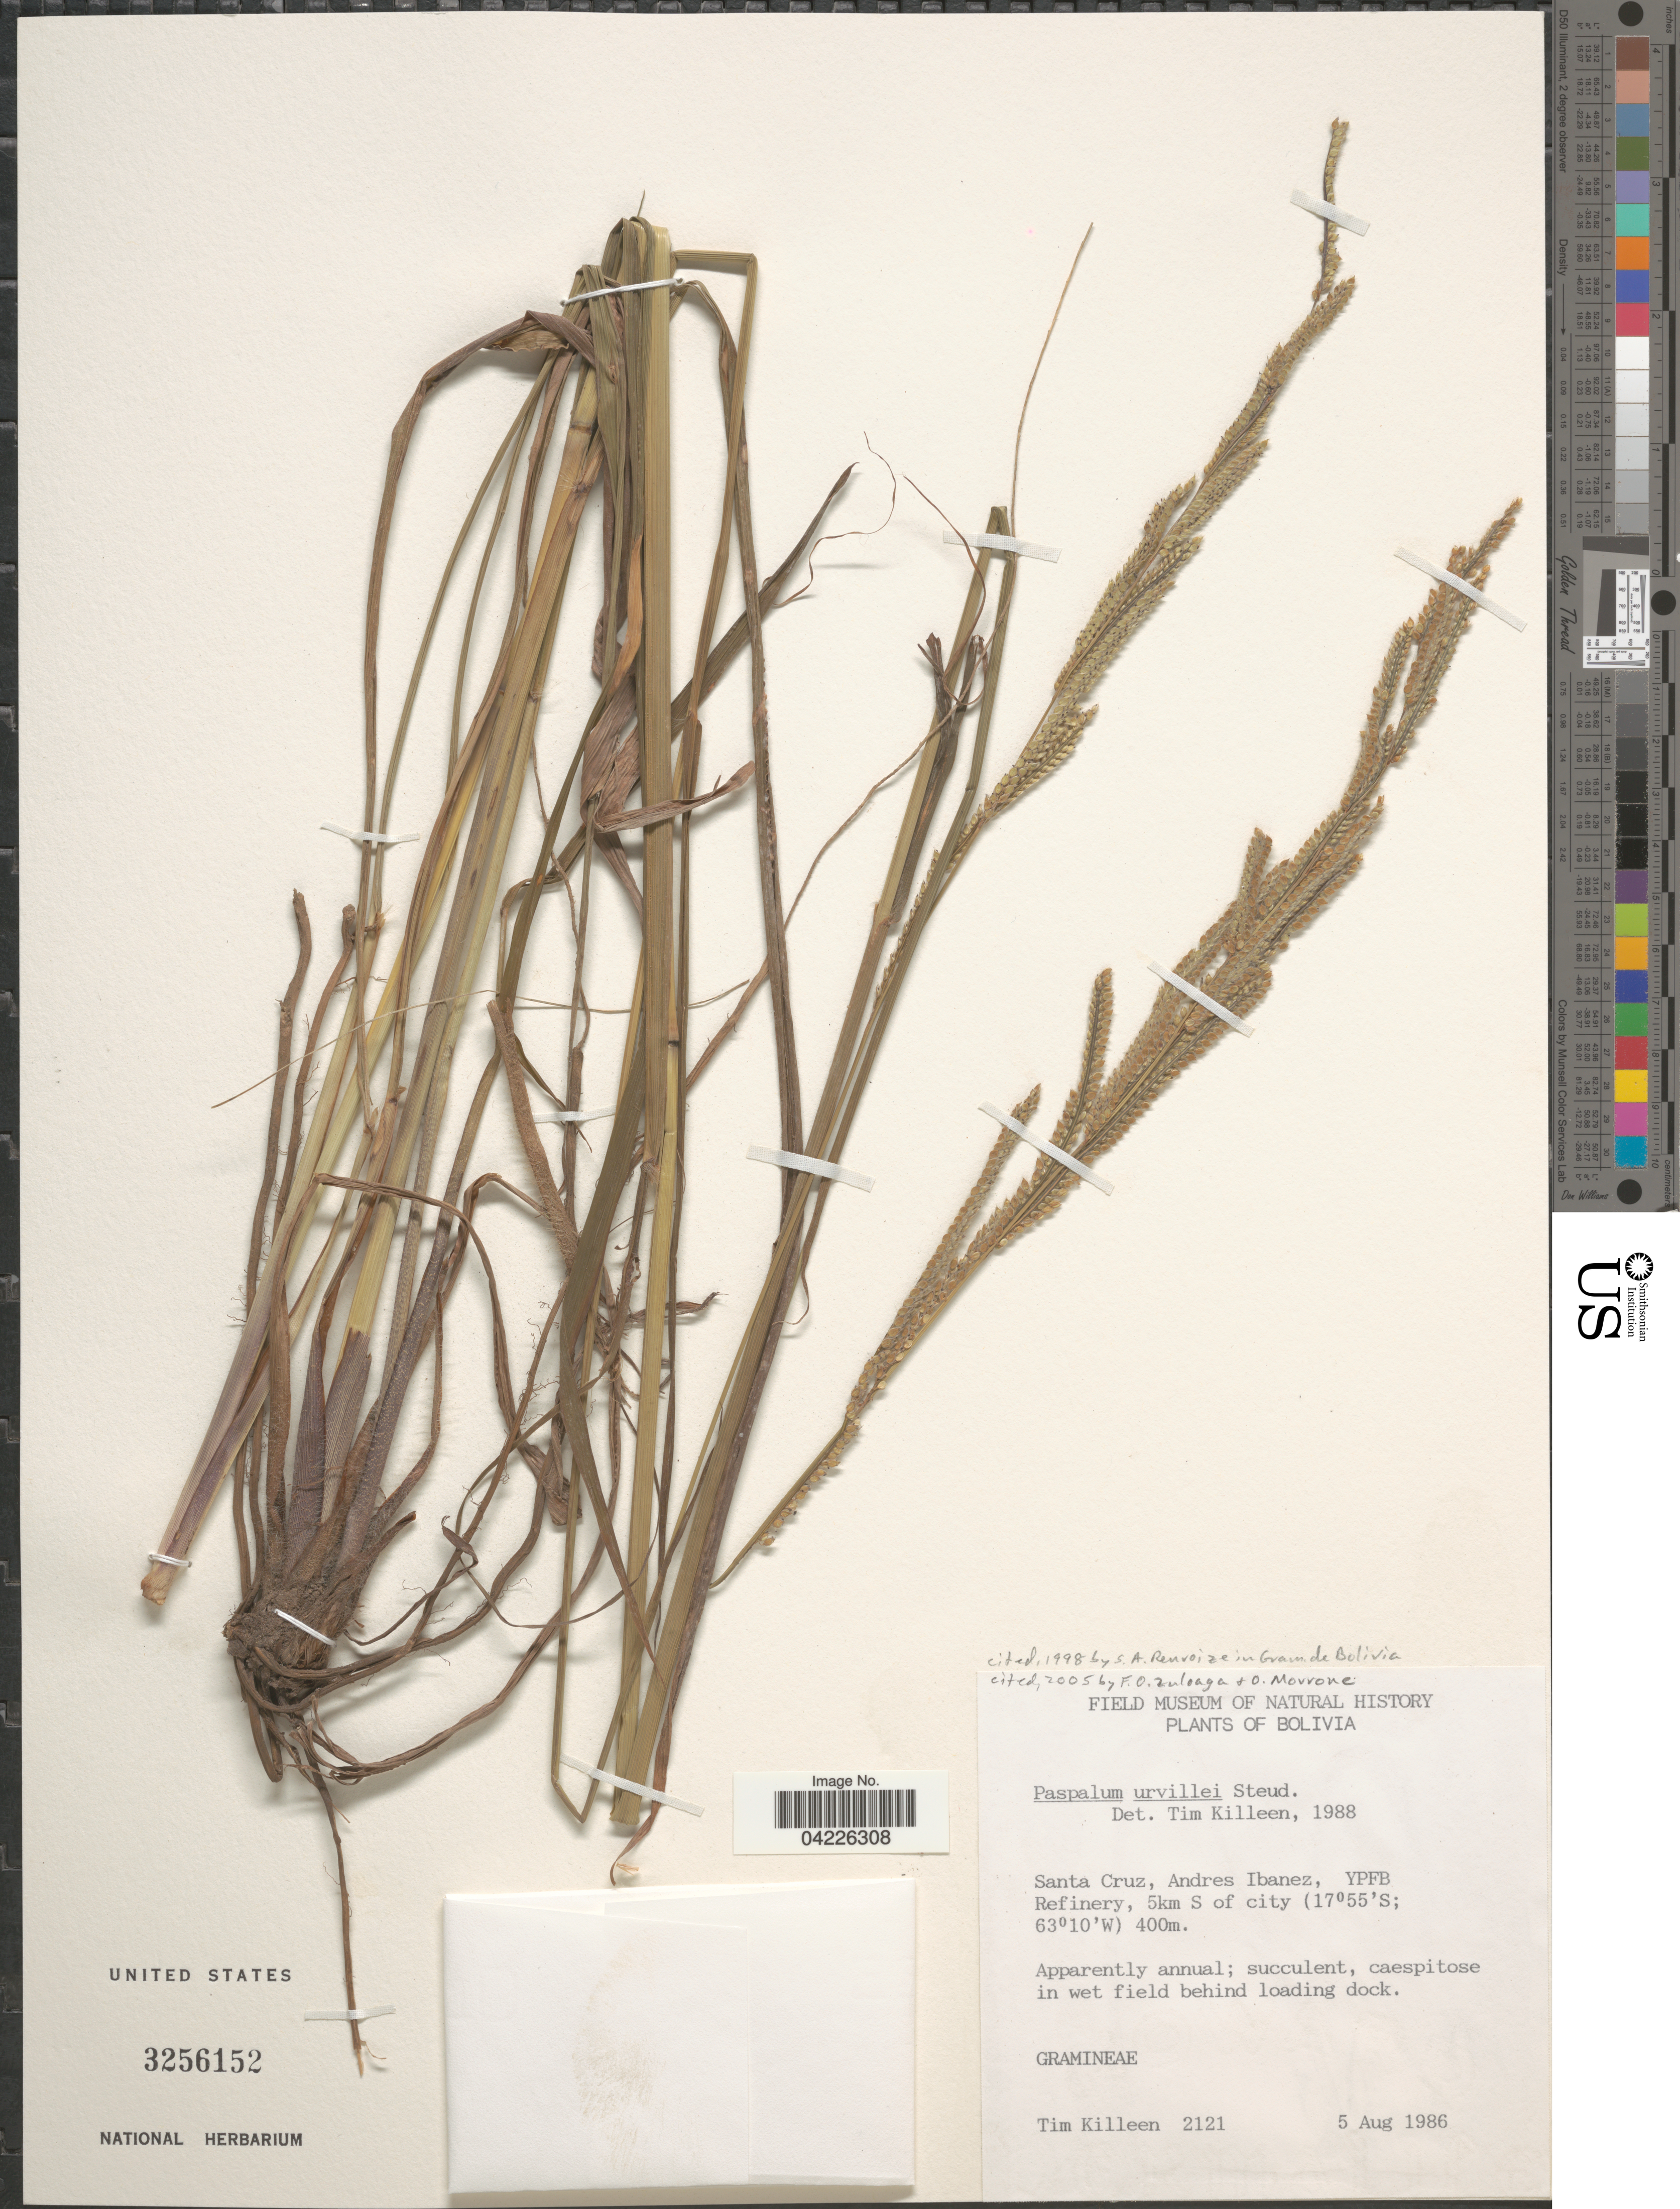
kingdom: Plantae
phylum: Tracheophyta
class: Liliopsida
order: Poales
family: Poaceae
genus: Paspalum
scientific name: Paspalum urvillei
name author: Steud.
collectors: T. J. Killeen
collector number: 2121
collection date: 1986-08-05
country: Bolivia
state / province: Santa Cruz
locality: Andres Ibanez, YPFB Refinery, 5km S of city.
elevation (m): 400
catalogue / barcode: US 3256152